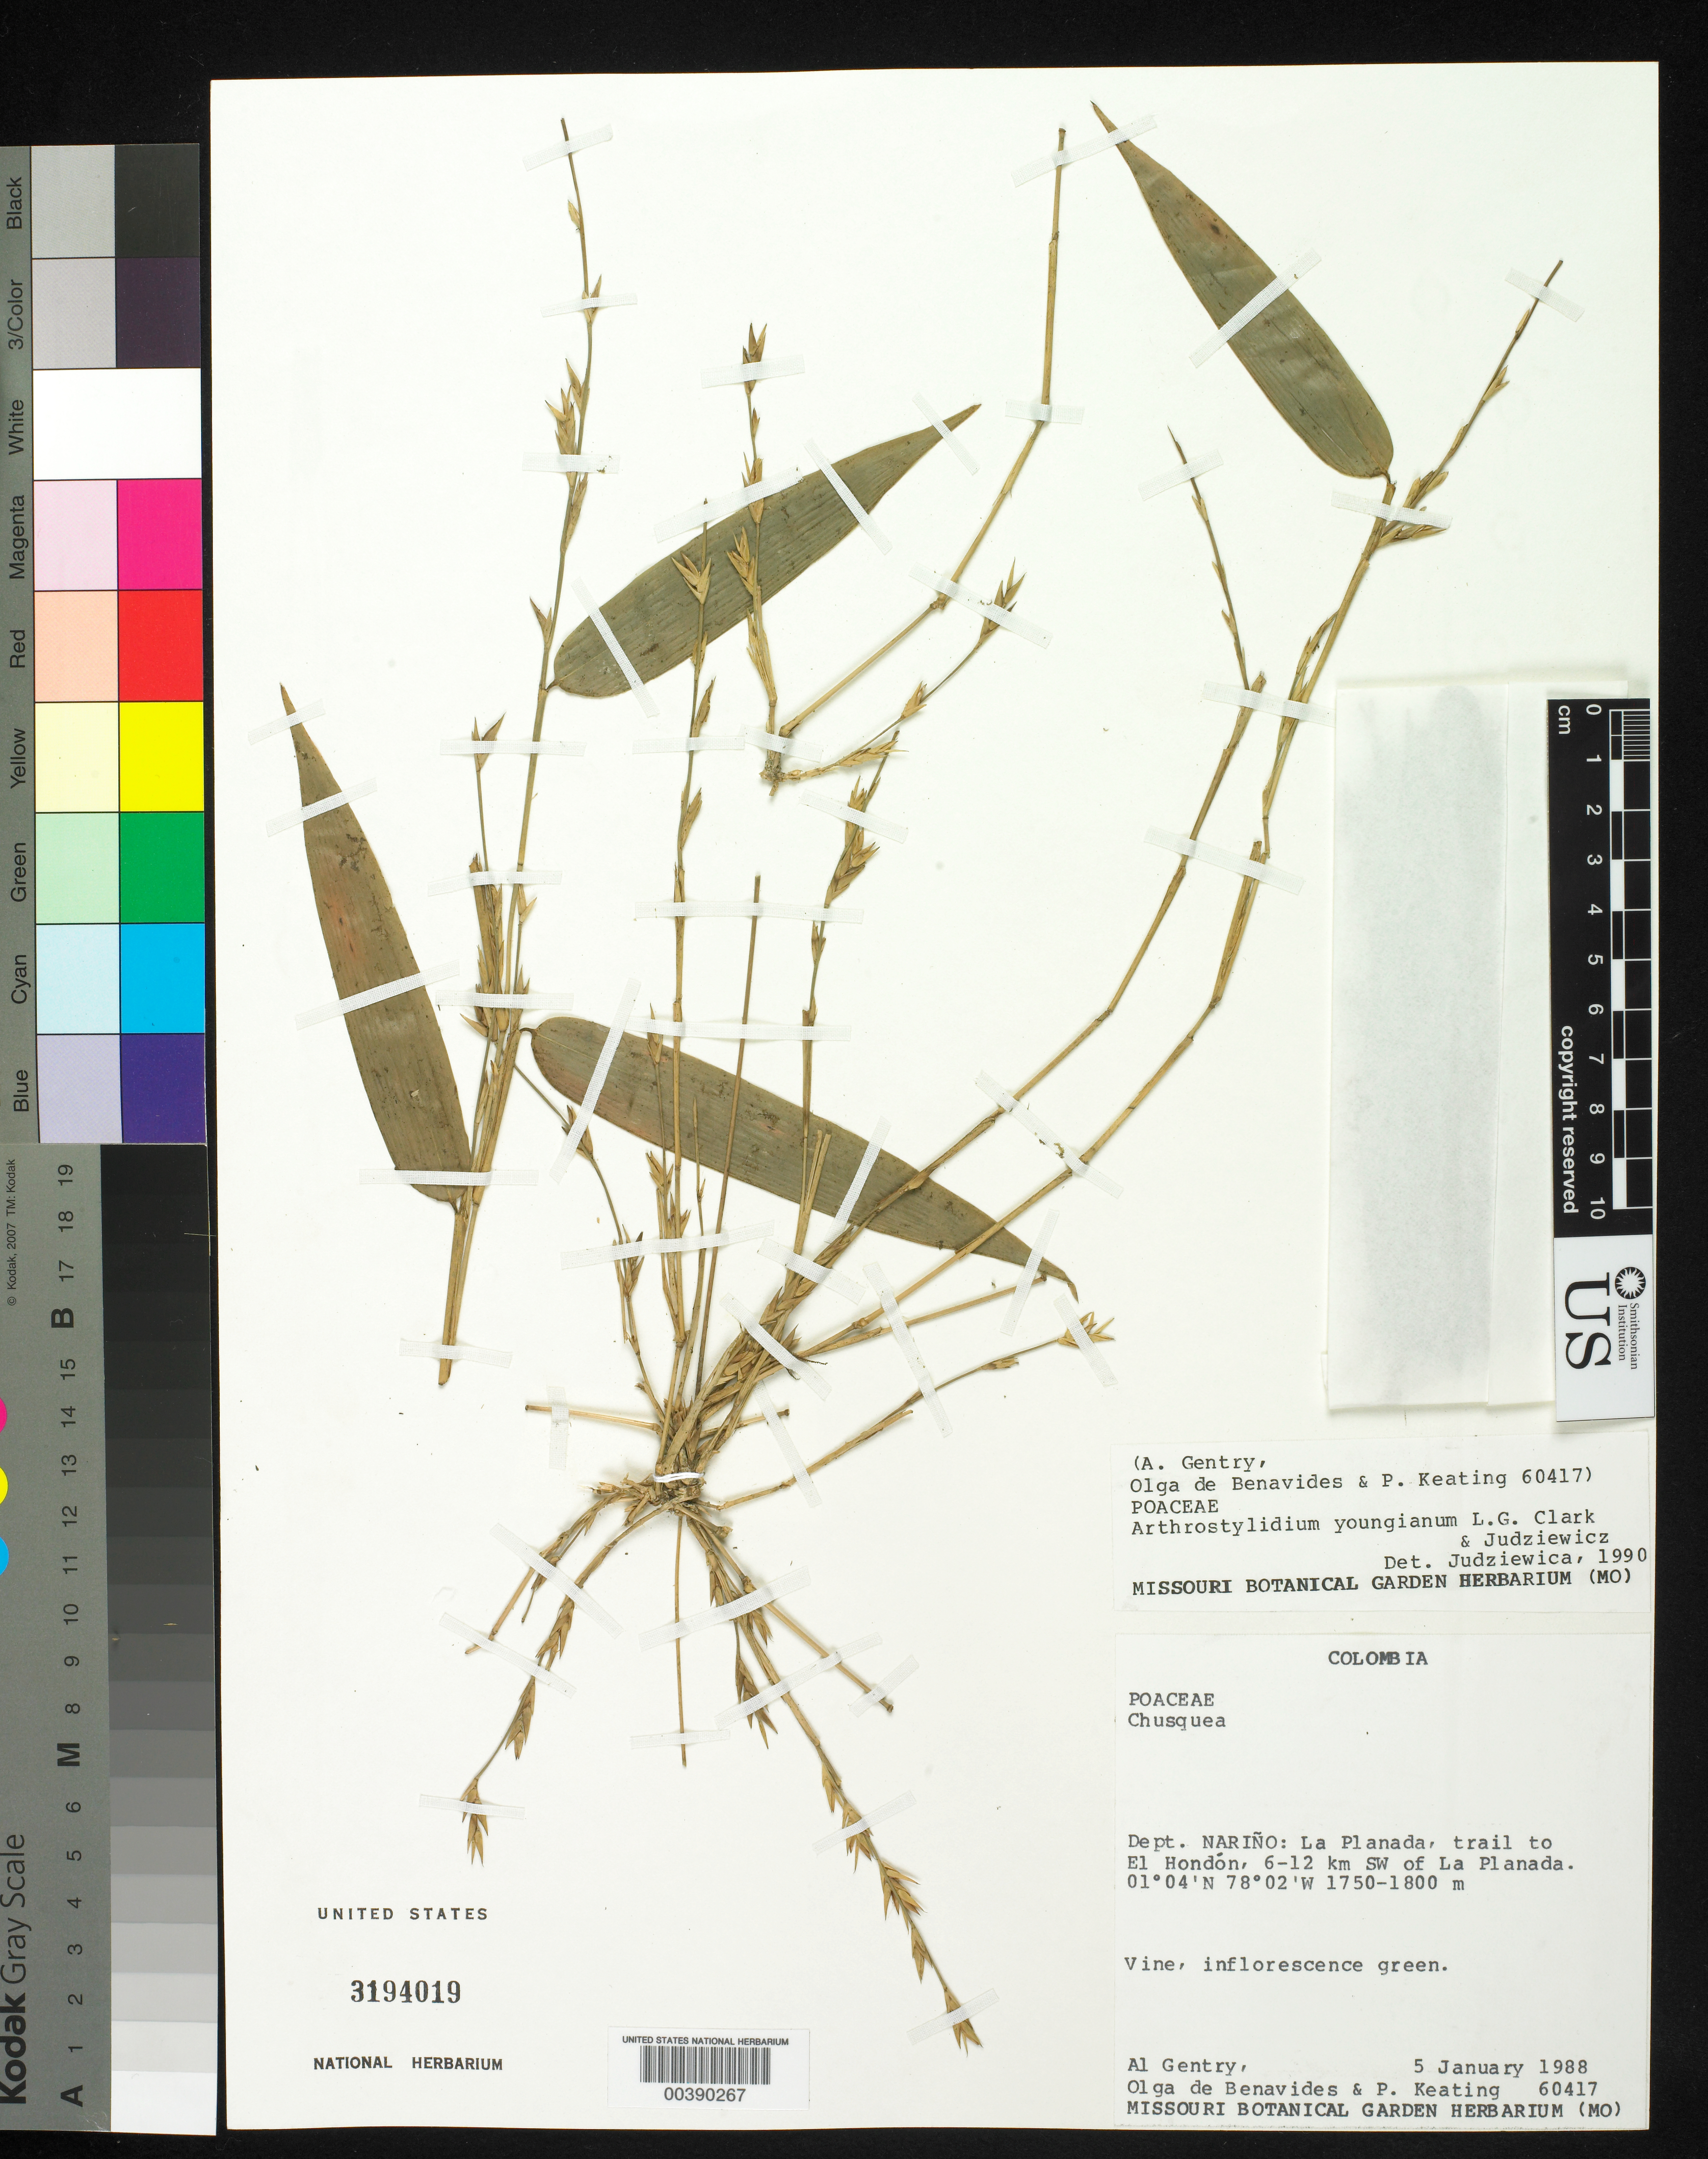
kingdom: Plantae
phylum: Tracheophyta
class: Liliopsida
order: Poales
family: Poaceae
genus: Arthrostylidium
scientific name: Arthrostylidium youngianum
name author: L.G. Clark & Judz.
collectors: A. H. Gentry, Olga S. de Benavides & P. Keating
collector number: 60417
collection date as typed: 05 Jan 1988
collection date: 1988-01-05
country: Colombia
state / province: Nariño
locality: La Planada, trail to el Hondon, 6-12 km SW of la Planada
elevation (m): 1750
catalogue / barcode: US 3194019